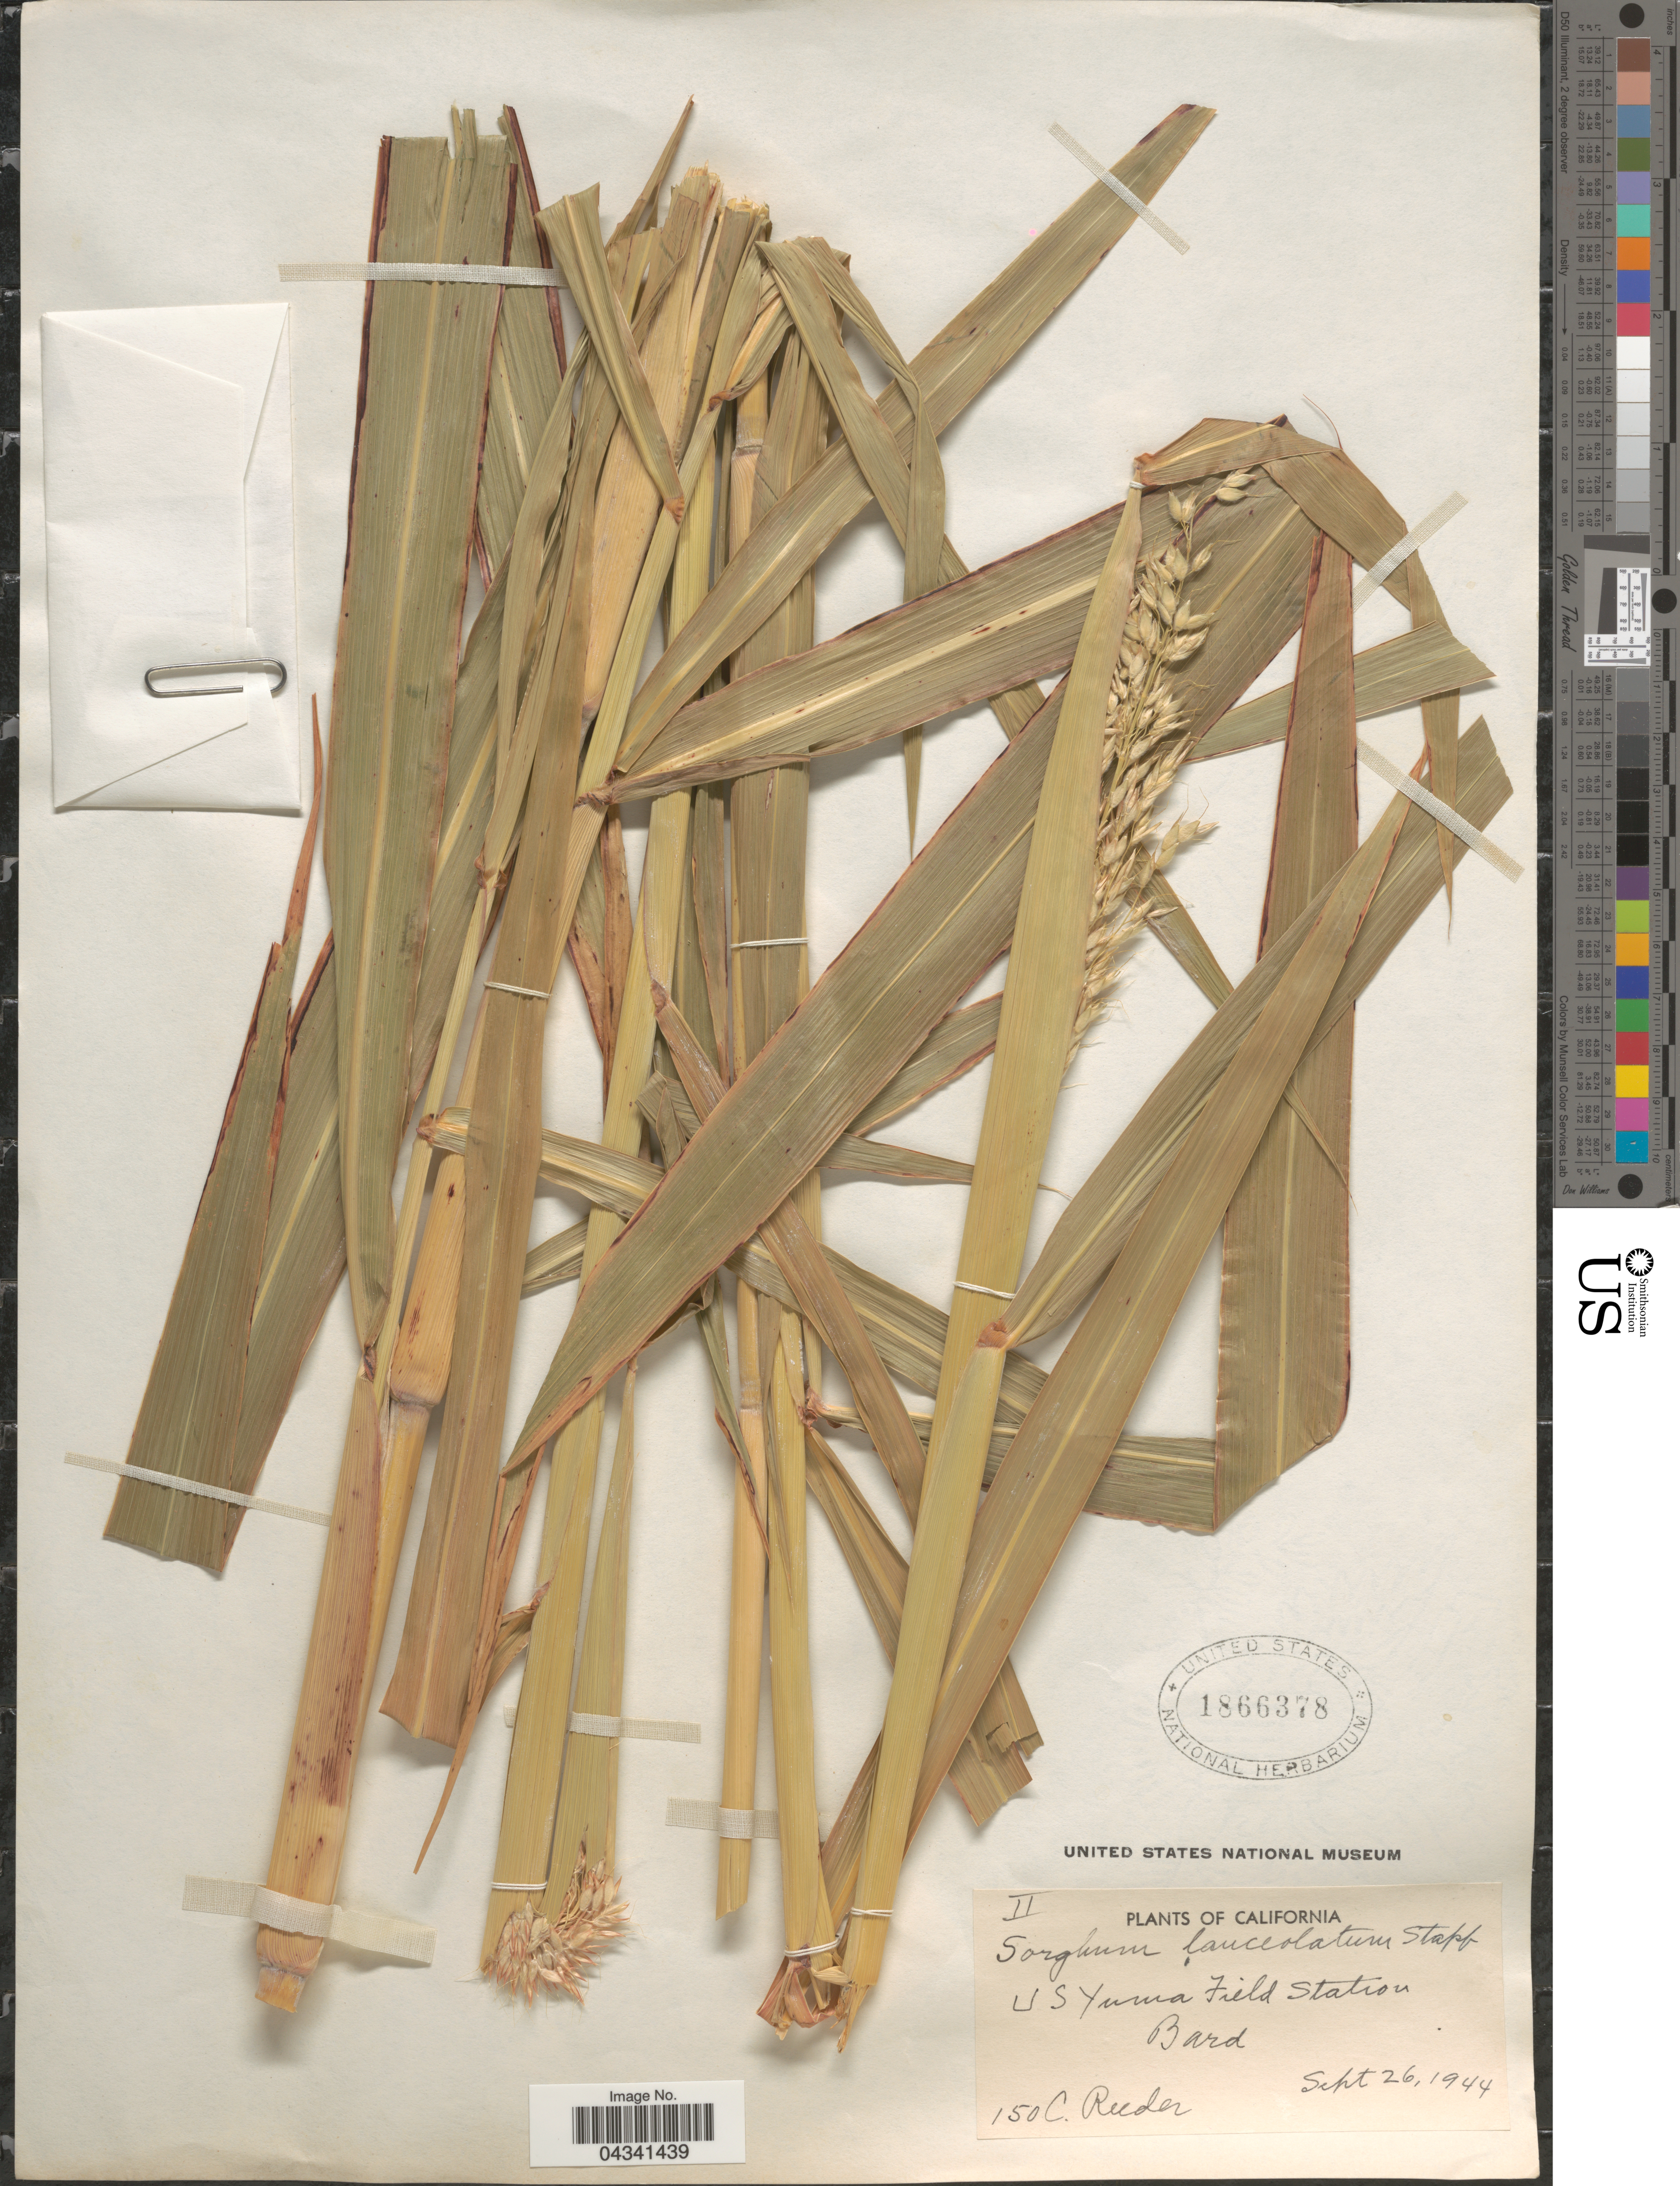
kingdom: Plantae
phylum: Tracheophyta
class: Liliopsida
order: Poales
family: Poaceae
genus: Sorghum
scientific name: Sorghum arundinaceum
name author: (Desv.) Stapf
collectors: C. Reeder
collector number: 150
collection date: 1944-09-26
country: United States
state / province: California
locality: U.S. Yuma Field Station. Bard.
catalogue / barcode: US 1866378